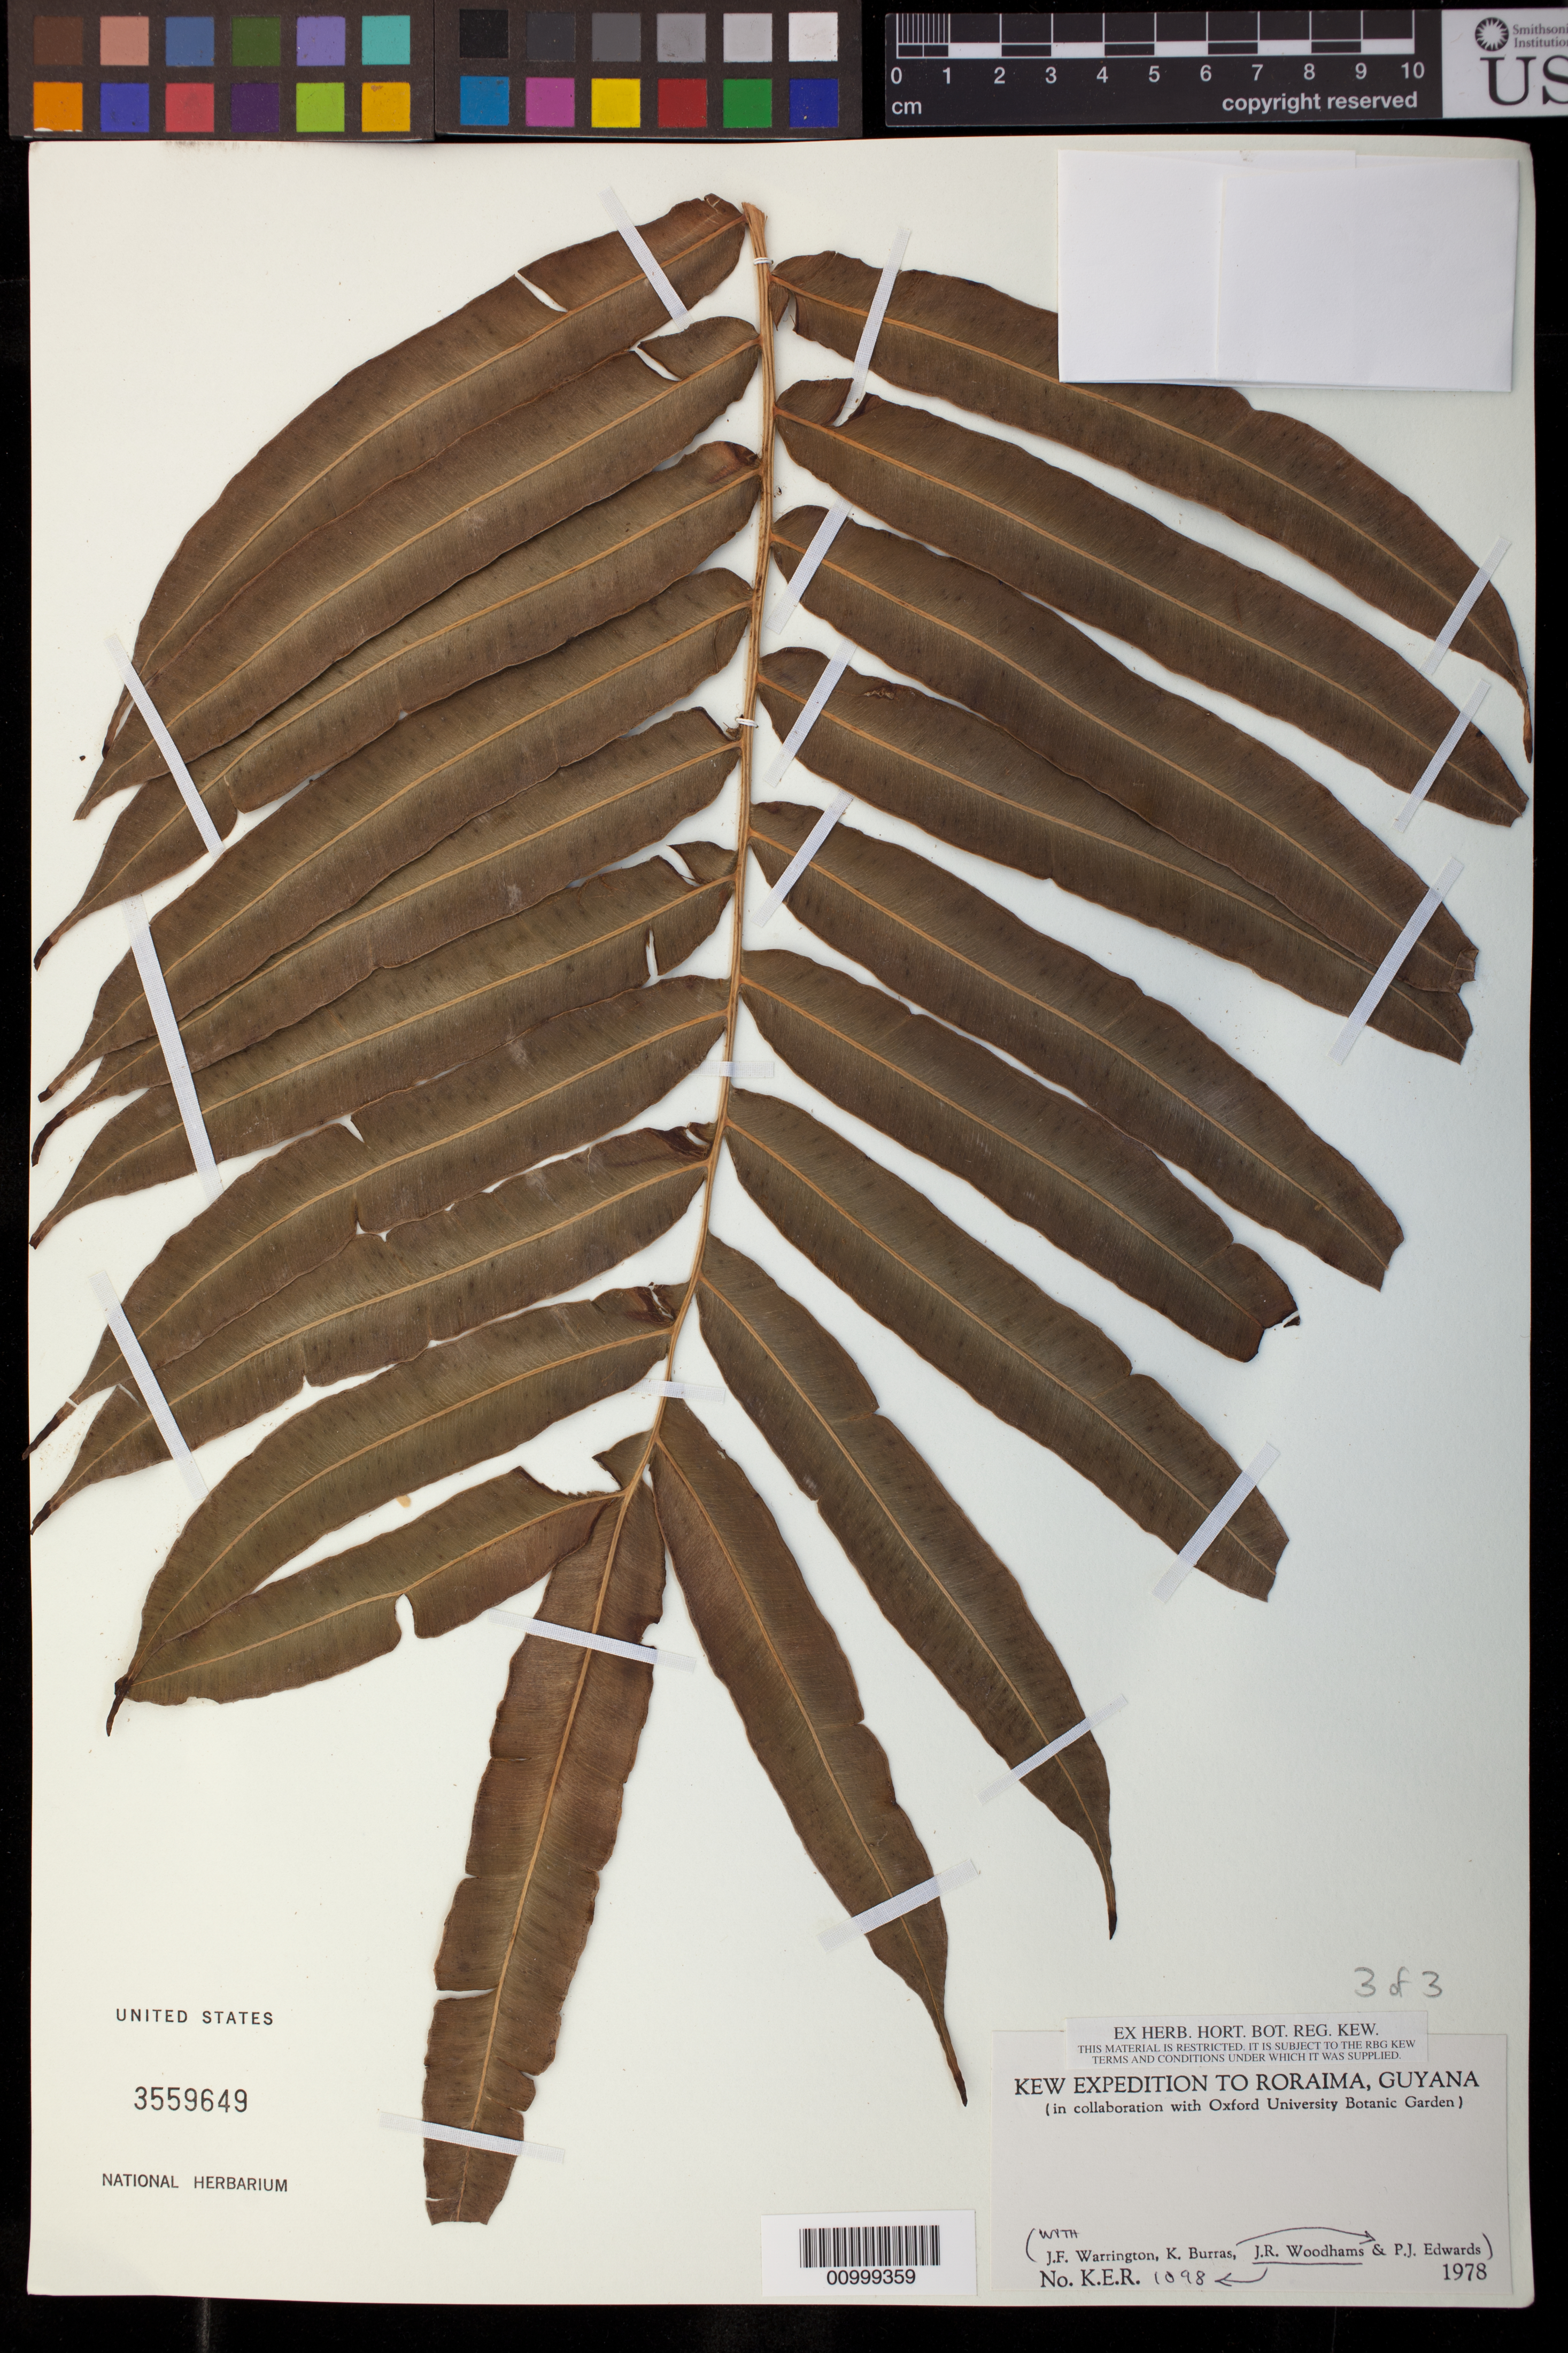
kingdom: Plantae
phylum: Tracheophyta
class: Polypodiopsida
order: Polypodiales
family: Blechnaceae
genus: Blechnum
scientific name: Blechnum sp.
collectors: J. Woodhams, J. Warrington, K. Burras & P. Edwards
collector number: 1098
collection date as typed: Mar-78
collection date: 1978-03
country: Guyana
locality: Mt. Roraima, NW-facing slopes, vic of Camp 6 (near end of 'Waruma Trail'), c. 1ml N of the 'prow'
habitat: Montane rain forest, with some canopy openings. Canopy 50-80ft. Many small trees & shrubs below, including palms & tree ferns.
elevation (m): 1311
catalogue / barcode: US 3559649